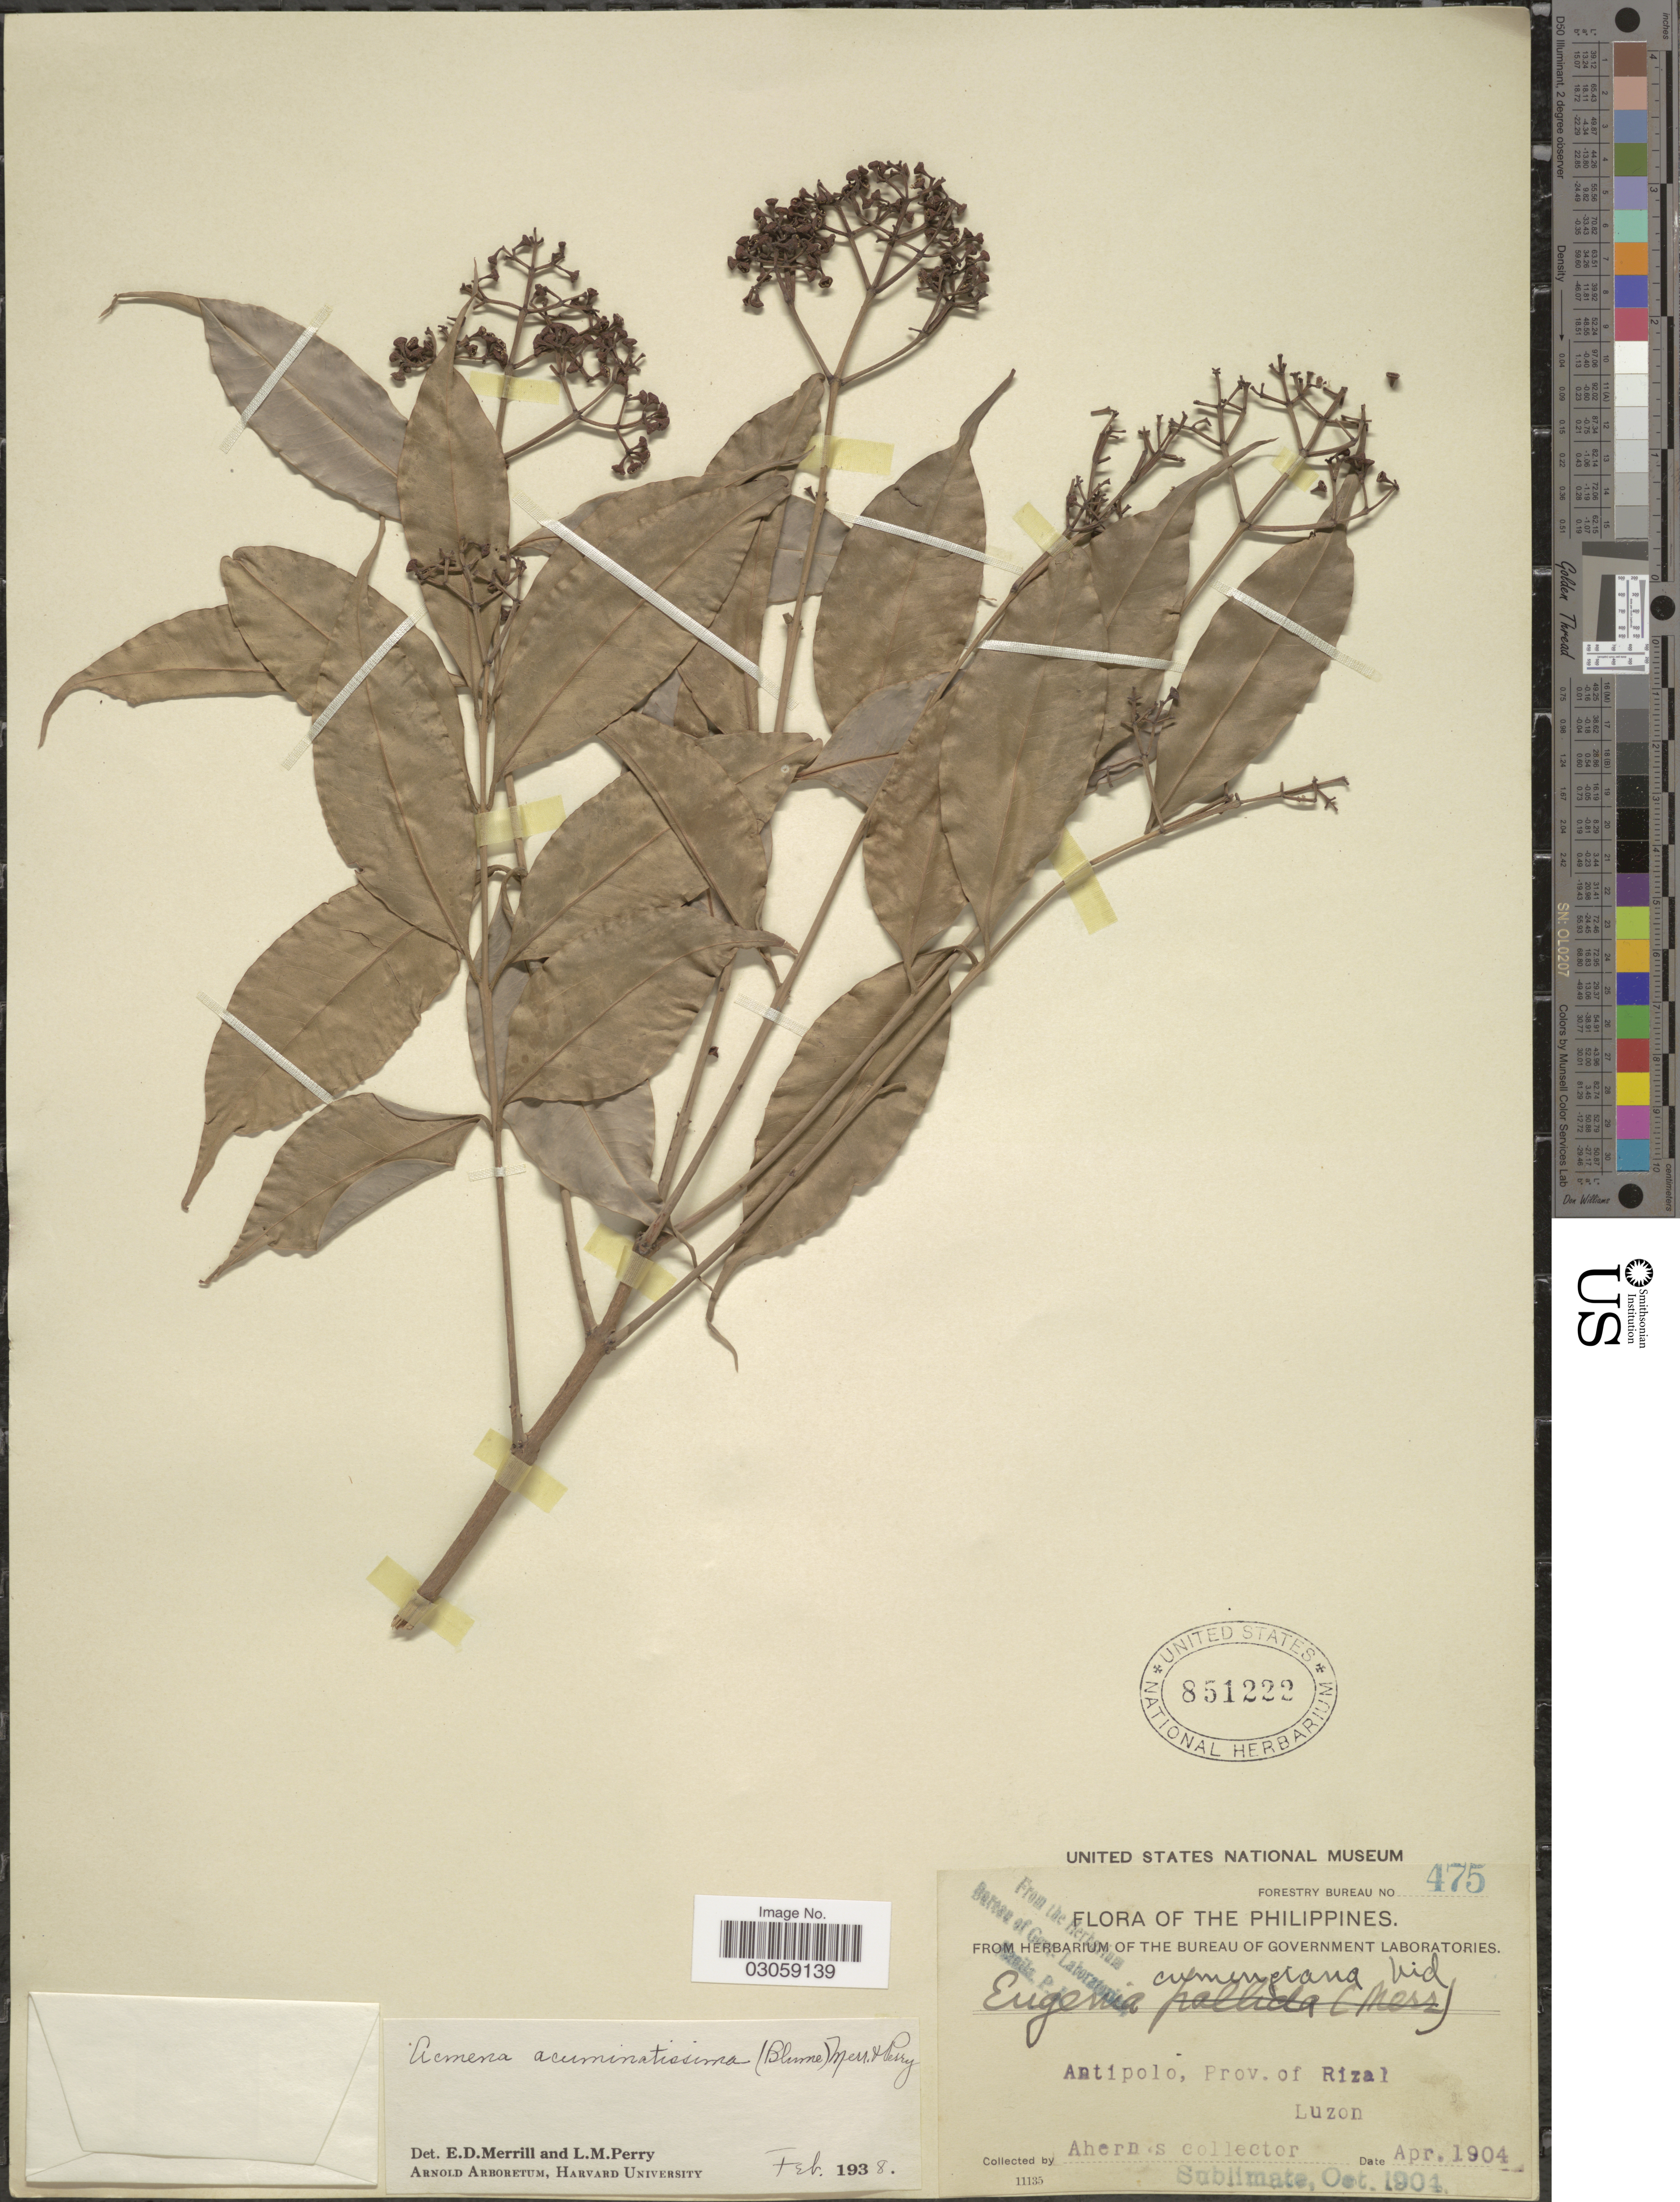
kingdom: Plantae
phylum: Tracheophyta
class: Magnoliopsida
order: Myrtales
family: Myrtaceae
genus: Syzygium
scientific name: Syzygium acuminatissimum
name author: (Blume) DC.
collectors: Ahern's collector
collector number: Forestry Bureau 475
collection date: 1904-04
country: Philippines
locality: Antipolo, Prov. of Rizal, Luzon.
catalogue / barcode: US 851222